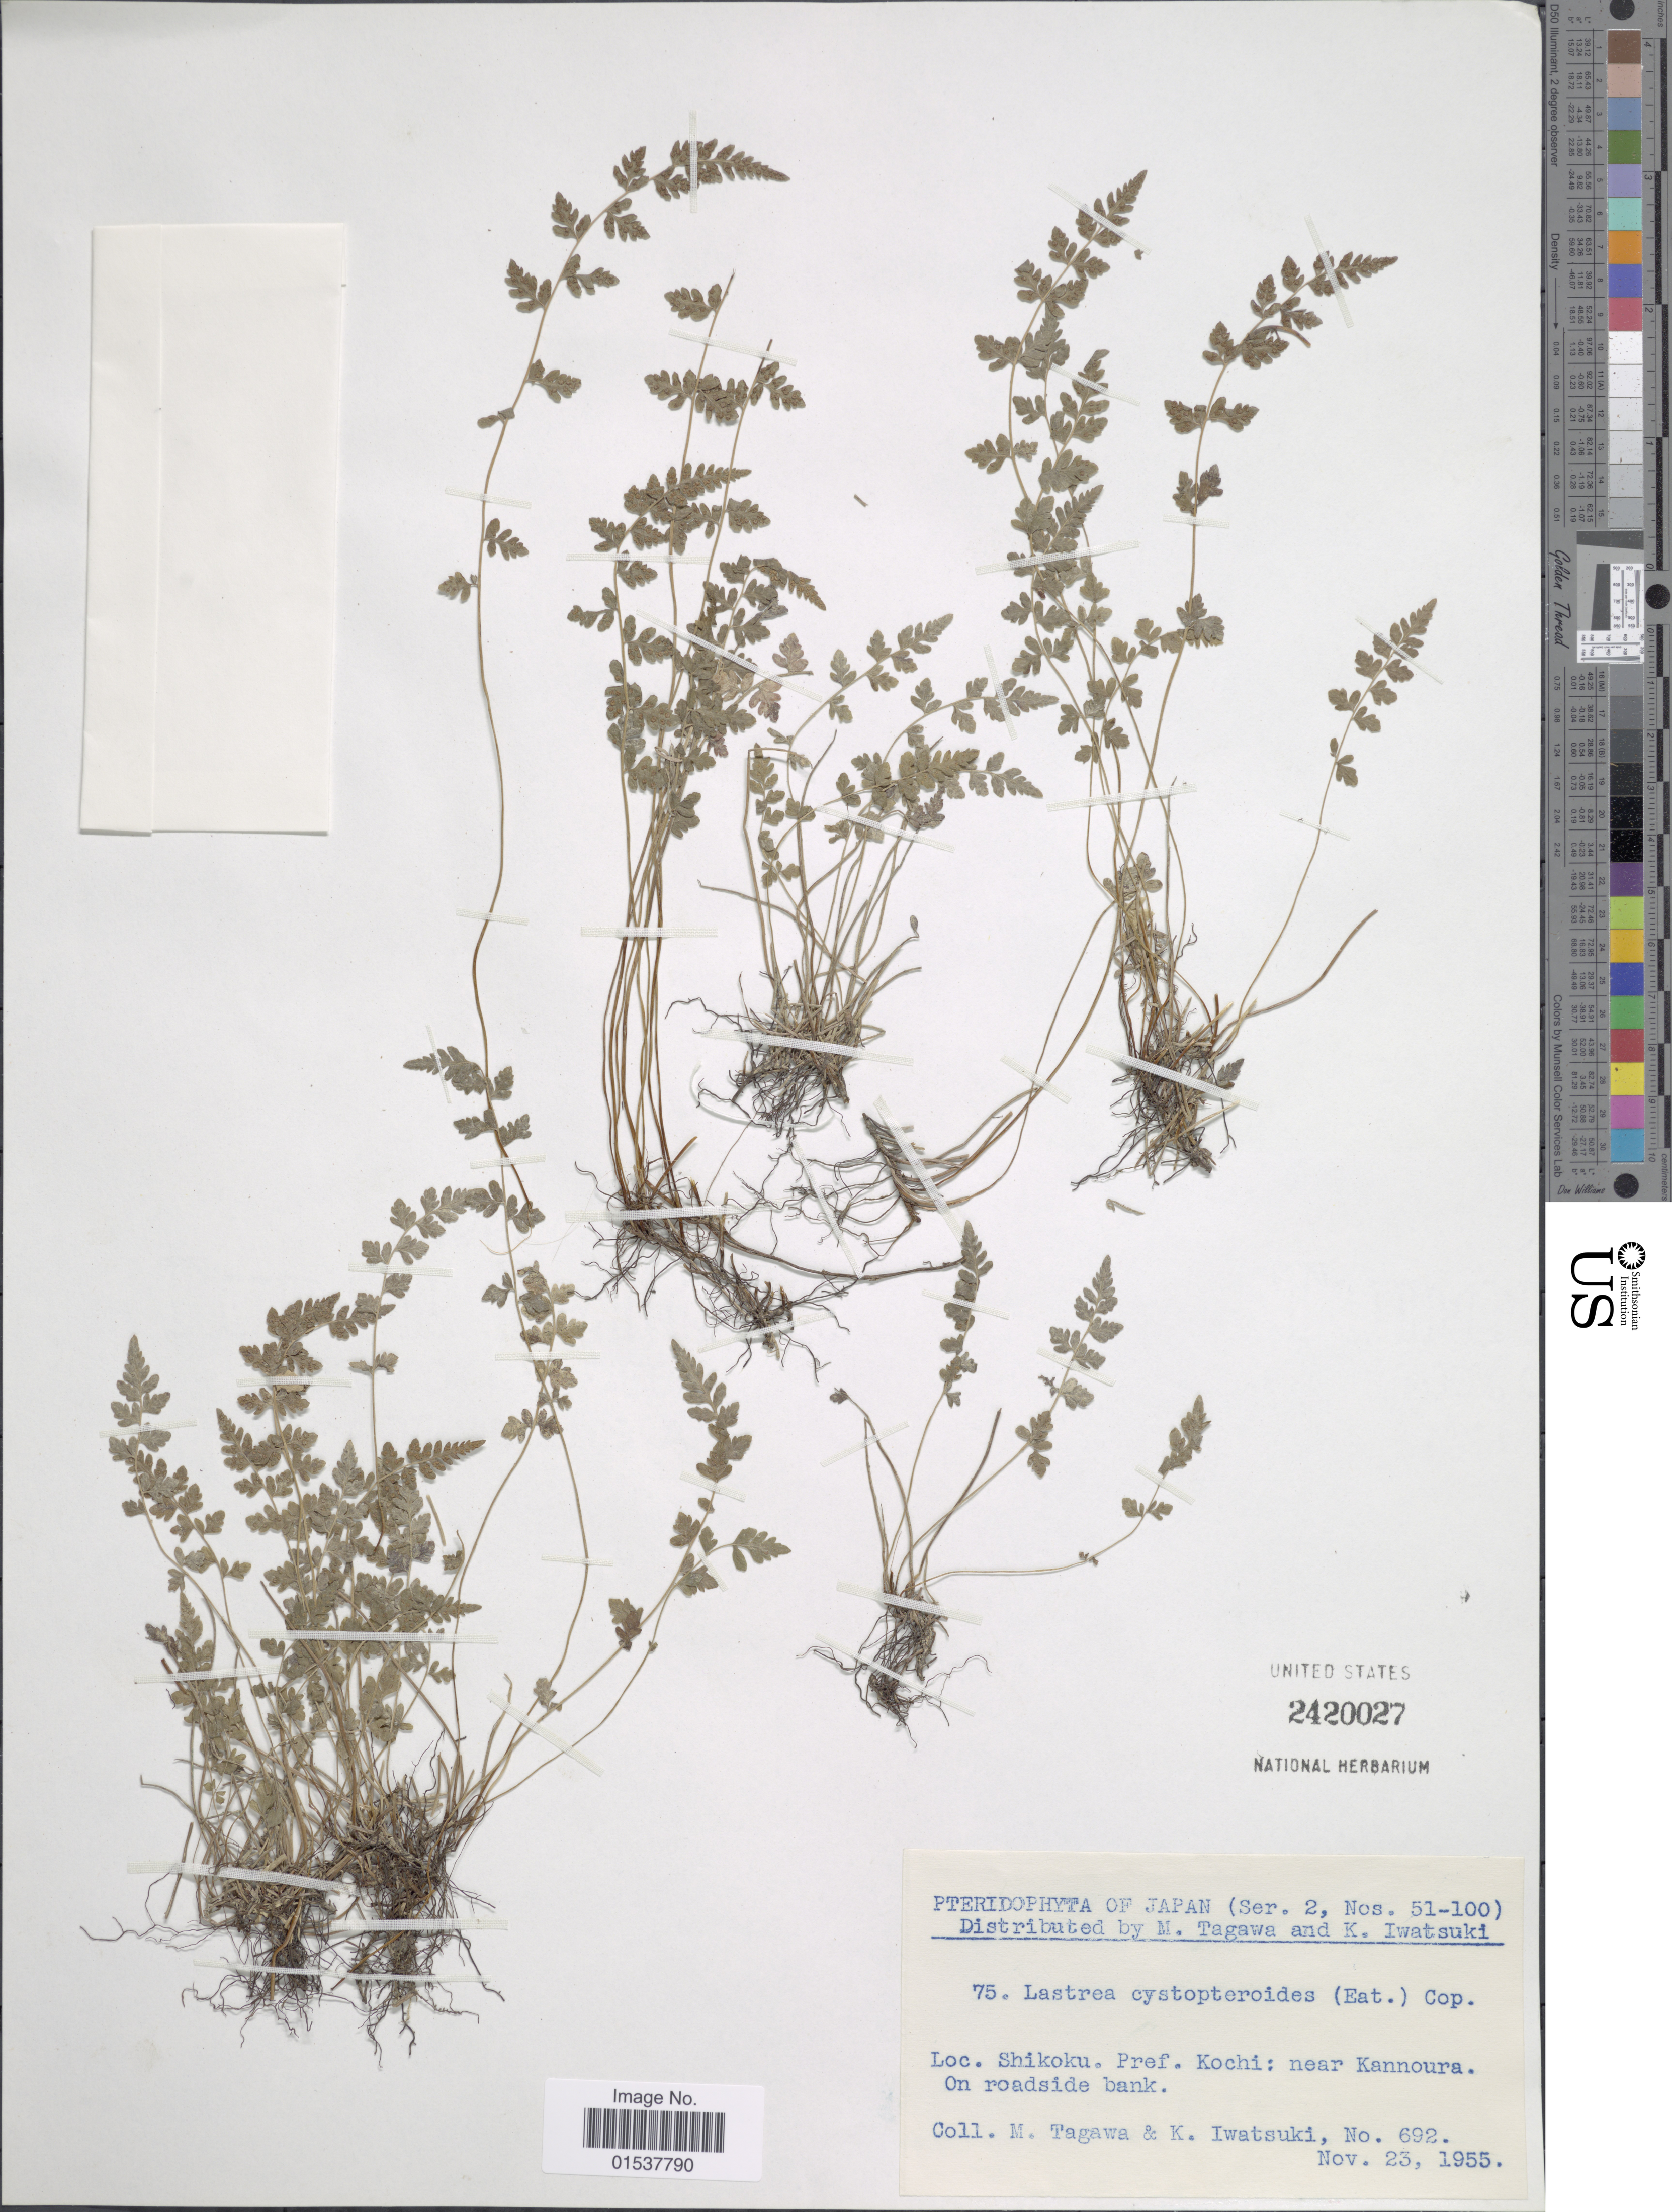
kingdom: Plantae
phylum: Tracheophyta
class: Polypodiopsida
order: Polypodiales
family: Thelypteridaceae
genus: Parathelypteris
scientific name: Parathelypteris cystoperoides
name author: (D.C. Eaton) Ching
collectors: M. Tagawa & K. Iwatsuki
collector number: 692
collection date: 1955-11-23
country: Japan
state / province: Koti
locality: Shikoku. Pref. Kochi: near Kannoura on roadside bank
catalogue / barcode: US 2420027